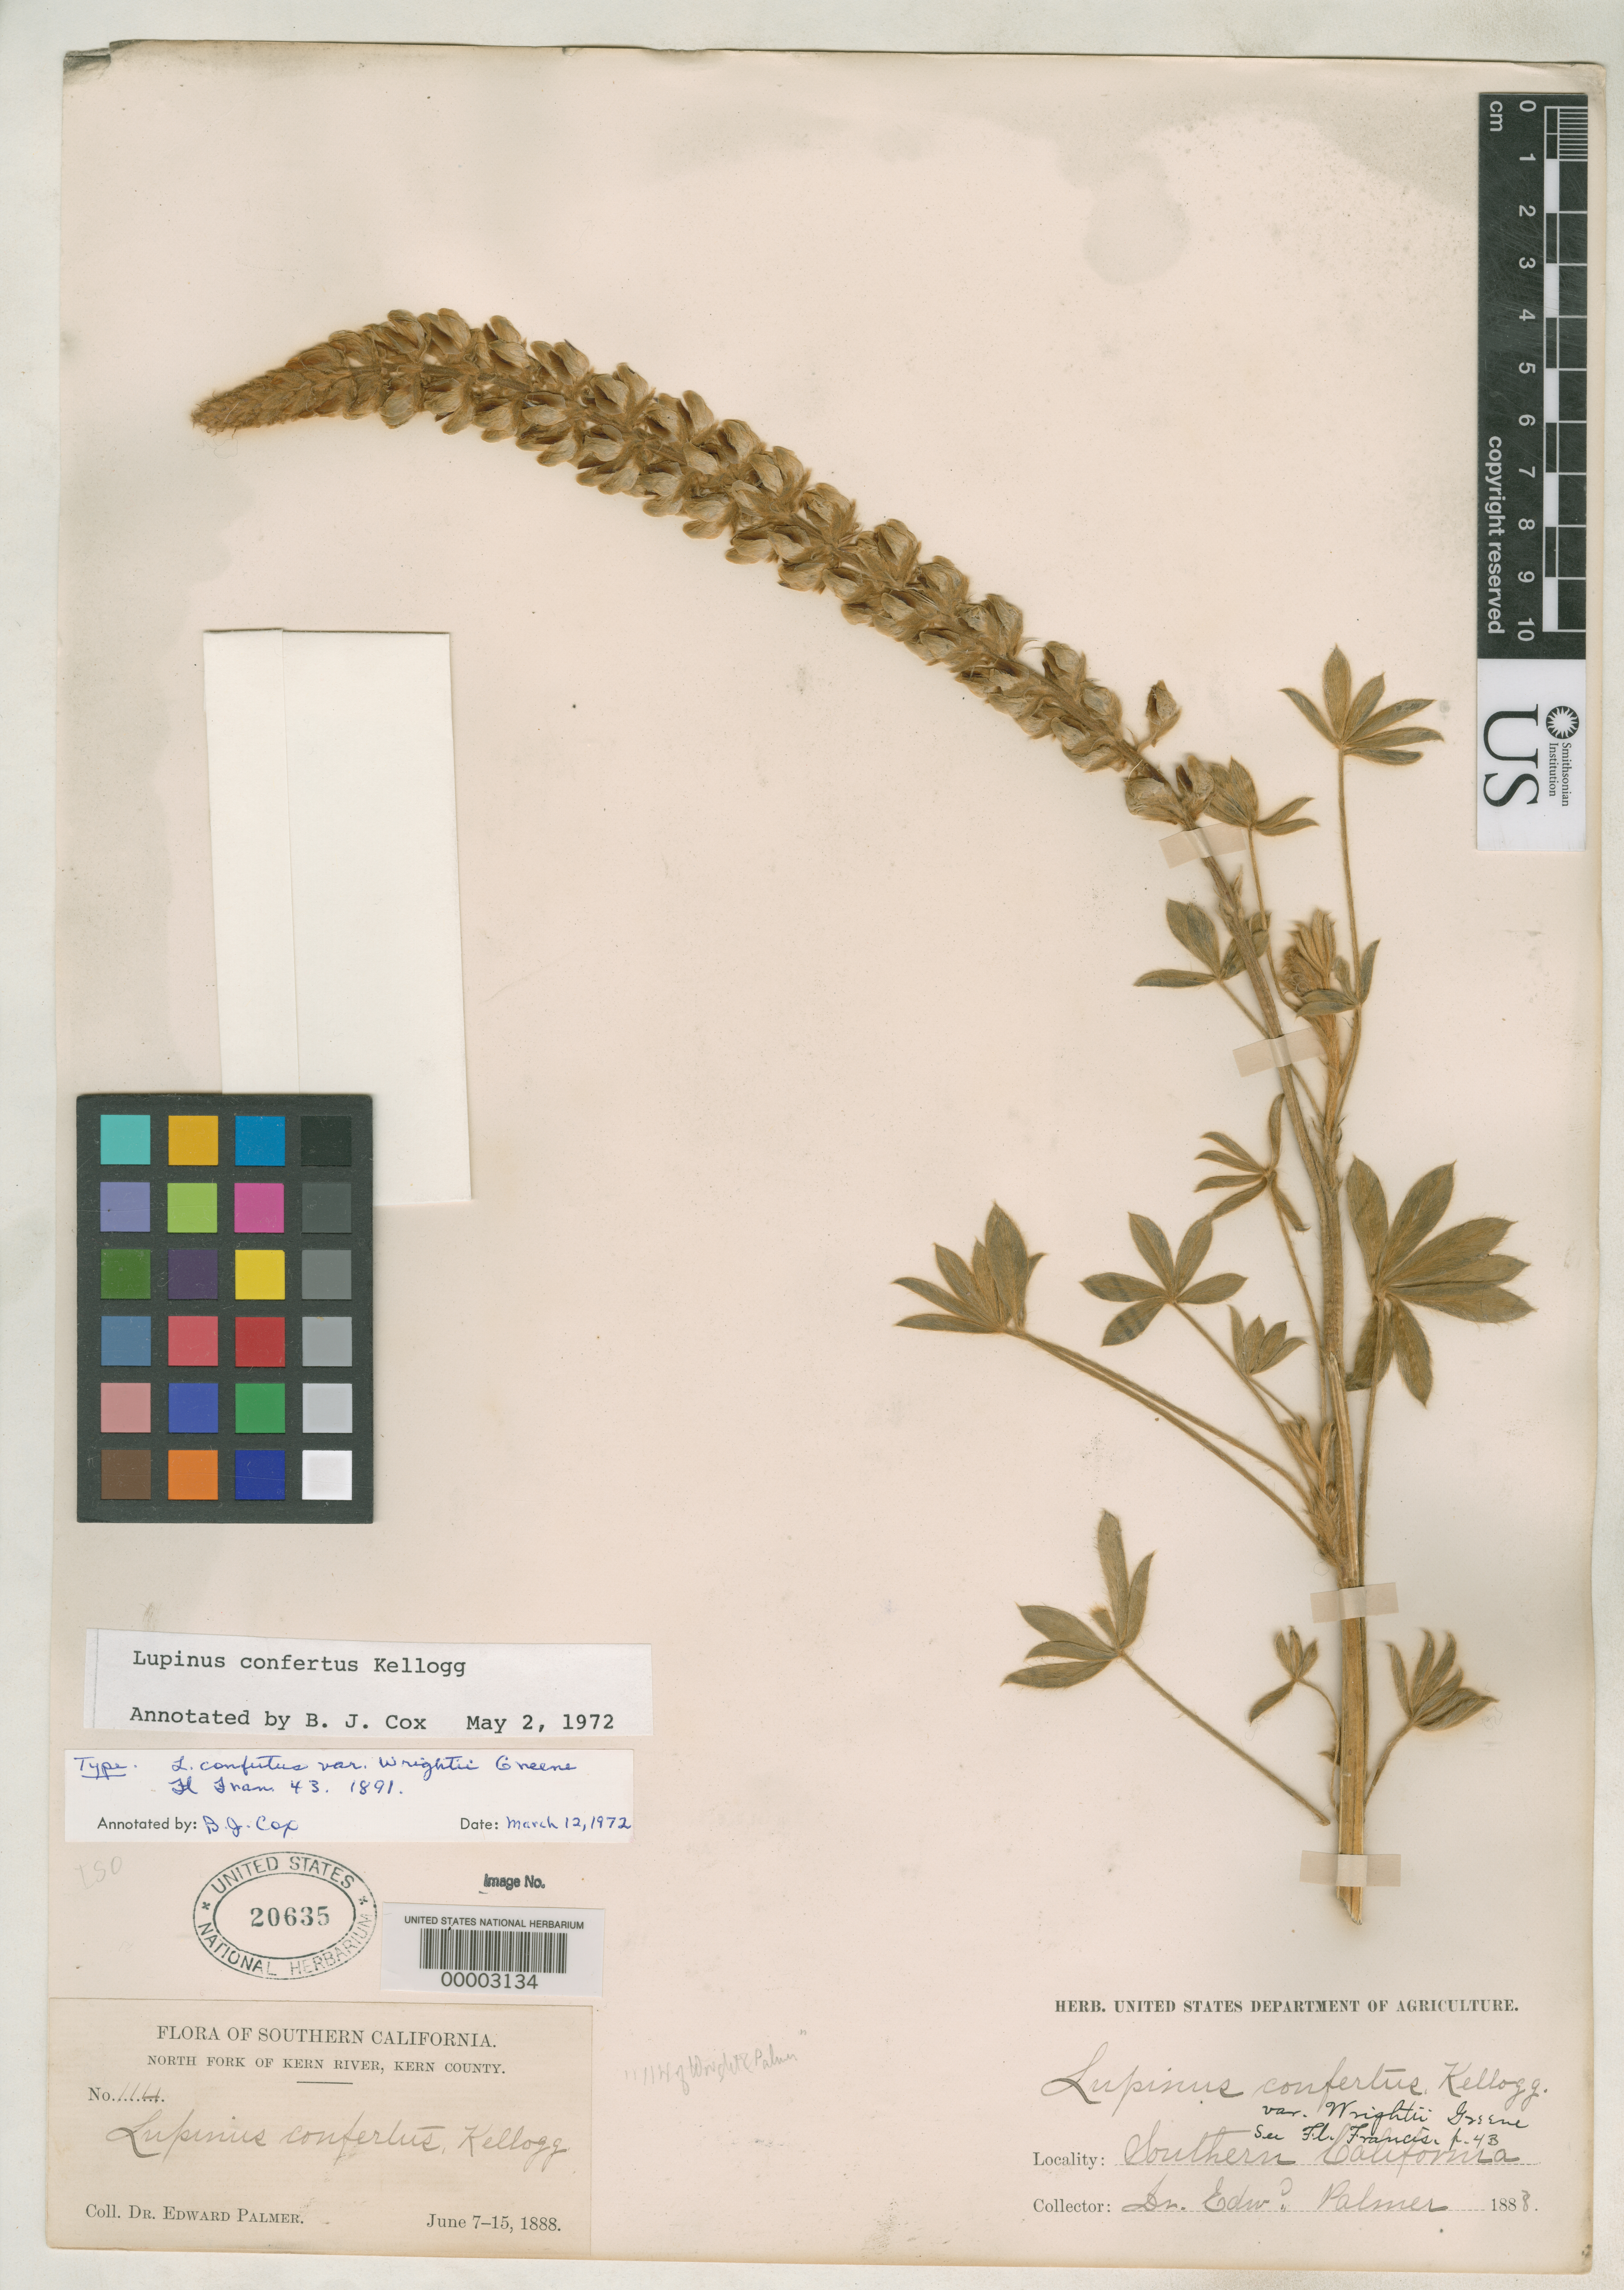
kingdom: Plantae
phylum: Tracheophyta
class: Magnoliopsida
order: Fabales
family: Fabaceae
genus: Lupinus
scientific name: Lupinus confertus var. wrightii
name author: Greene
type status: Isotype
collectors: E. Palmer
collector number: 114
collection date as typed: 07 Jun 1888 to 15 Jun 1888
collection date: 1888-06-07/1888-06-15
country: United States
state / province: California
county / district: Kern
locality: North fork of Kern River.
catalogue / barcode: US 20635